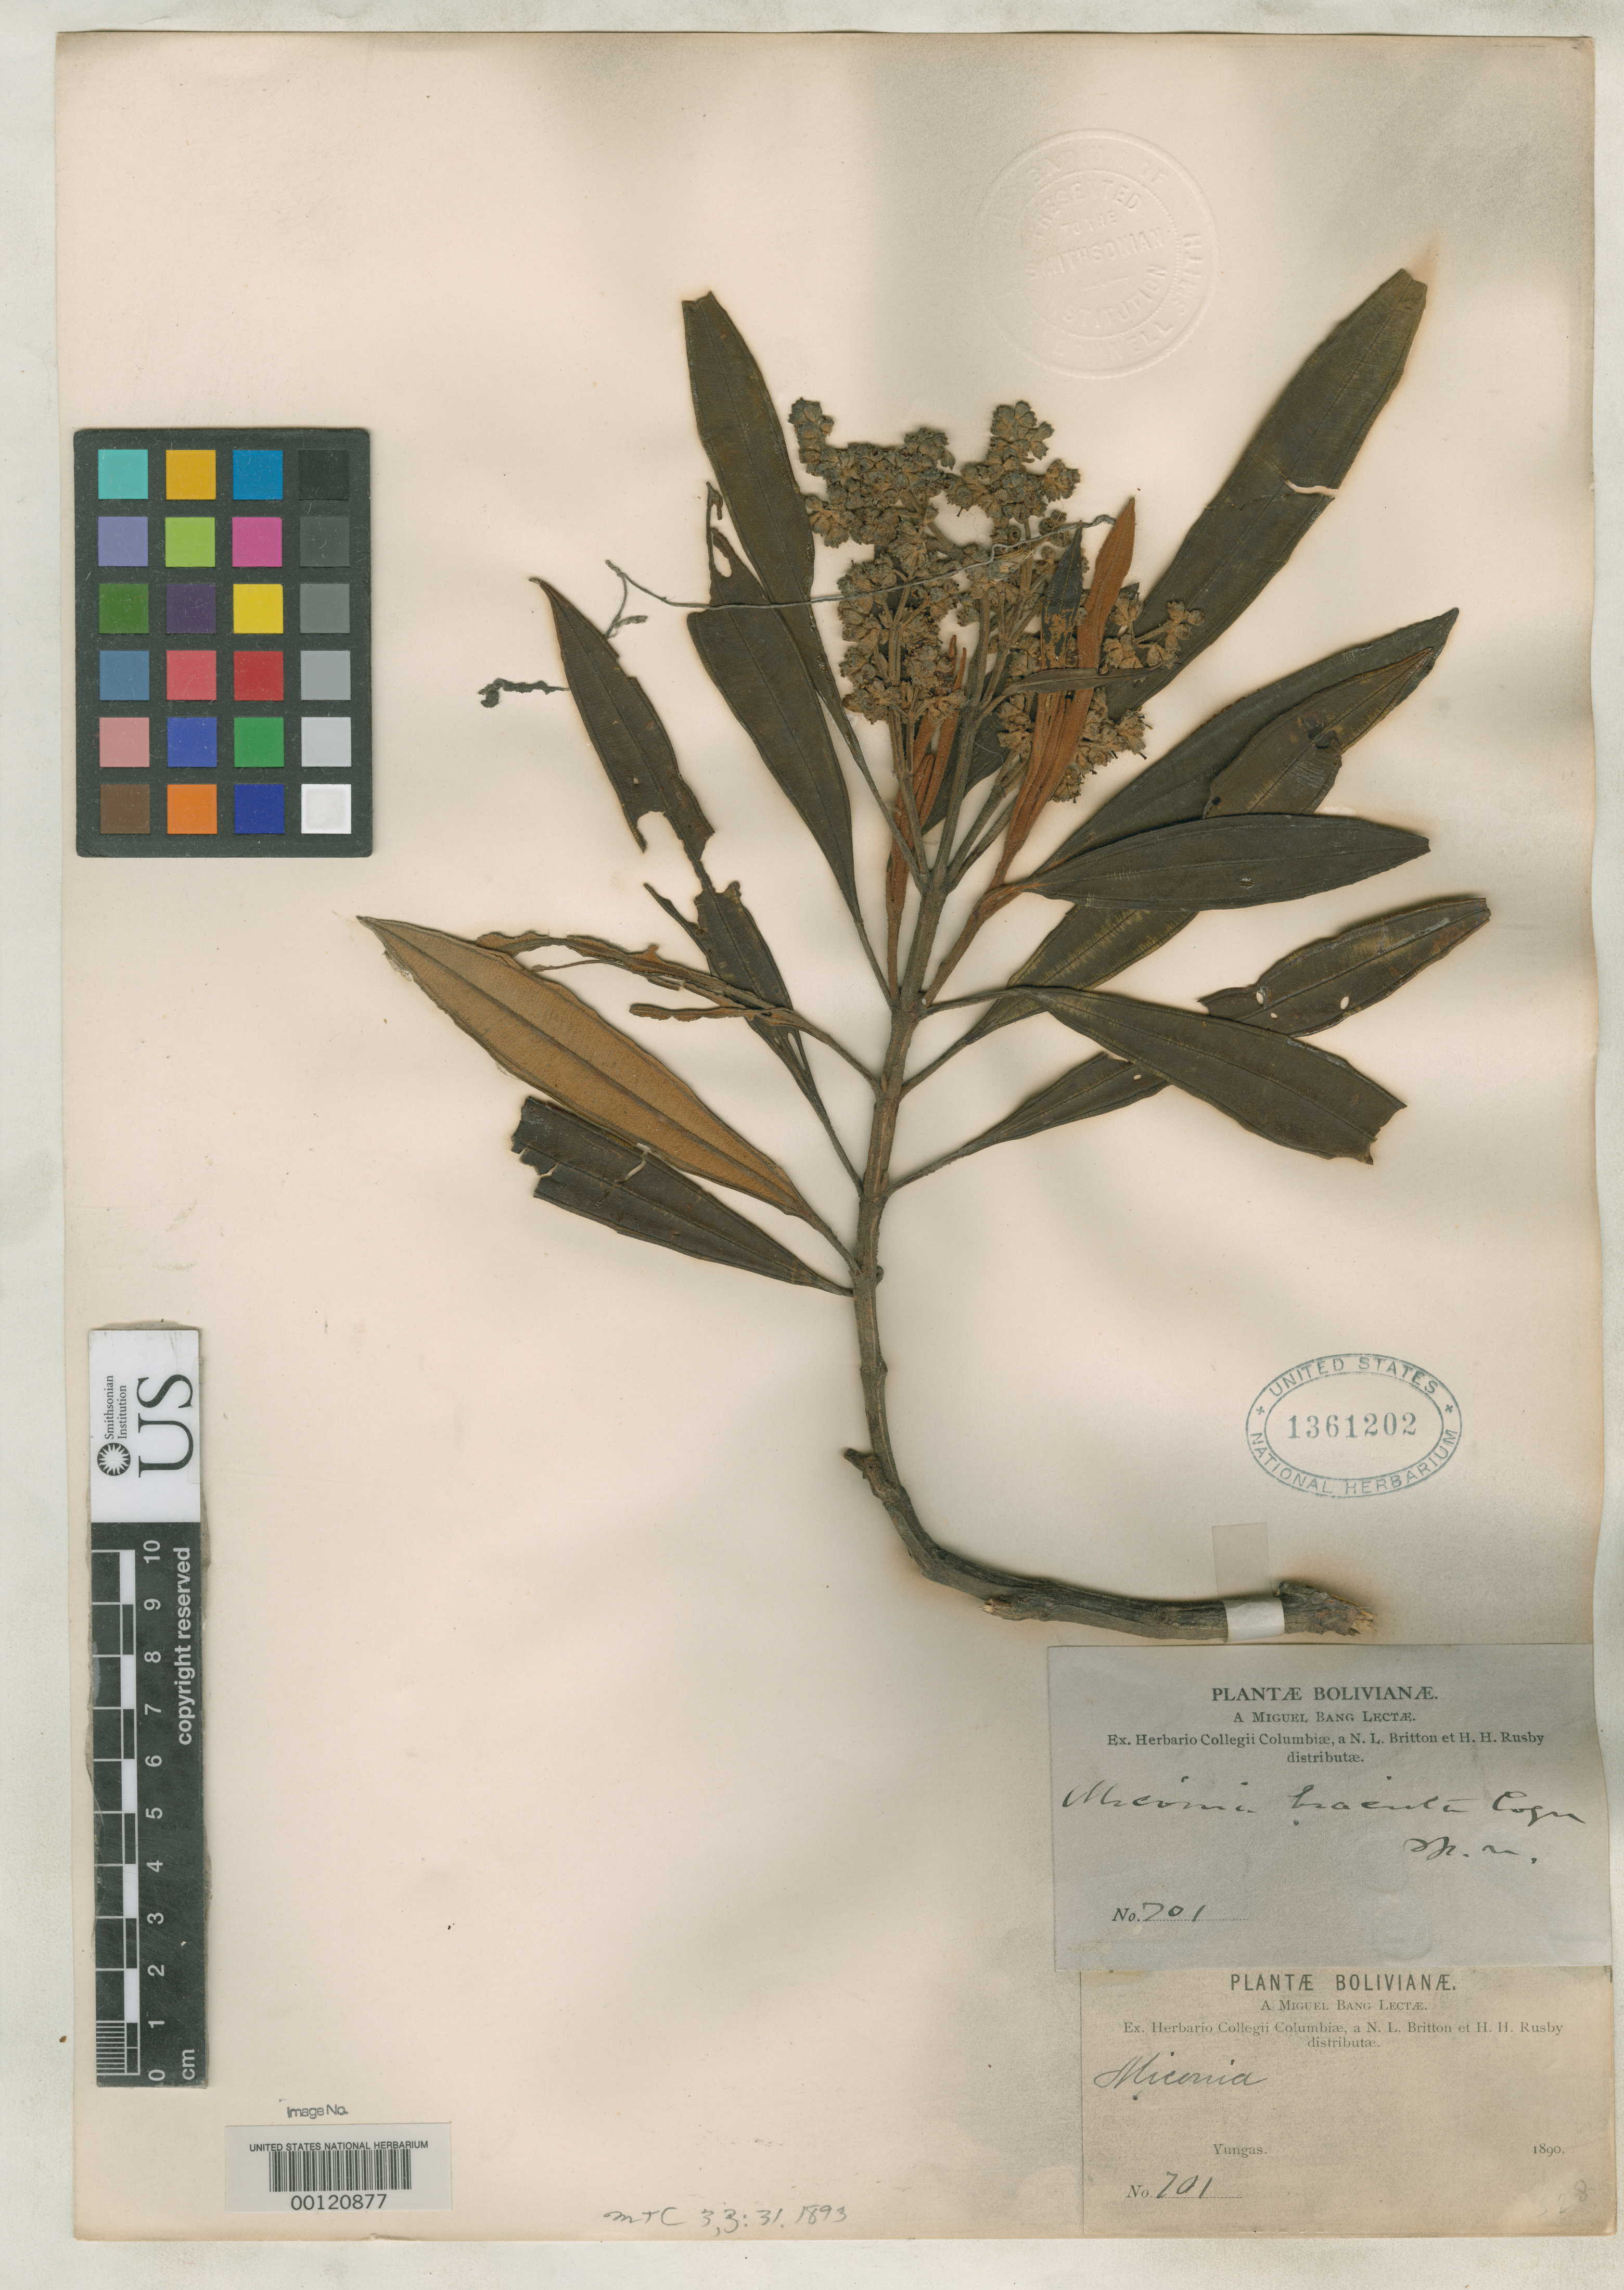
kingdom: Plantae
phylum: Tracheophyta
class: Magnoliopsida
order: Myrtales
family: Melastomataceae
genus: Miconia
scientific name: Miconia biacuta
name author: Cogn.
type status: Isotype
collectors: M. Bang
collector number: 701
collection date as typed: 1890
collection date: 1890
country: Bolivia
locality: Yungas.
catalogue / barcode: US 1361202